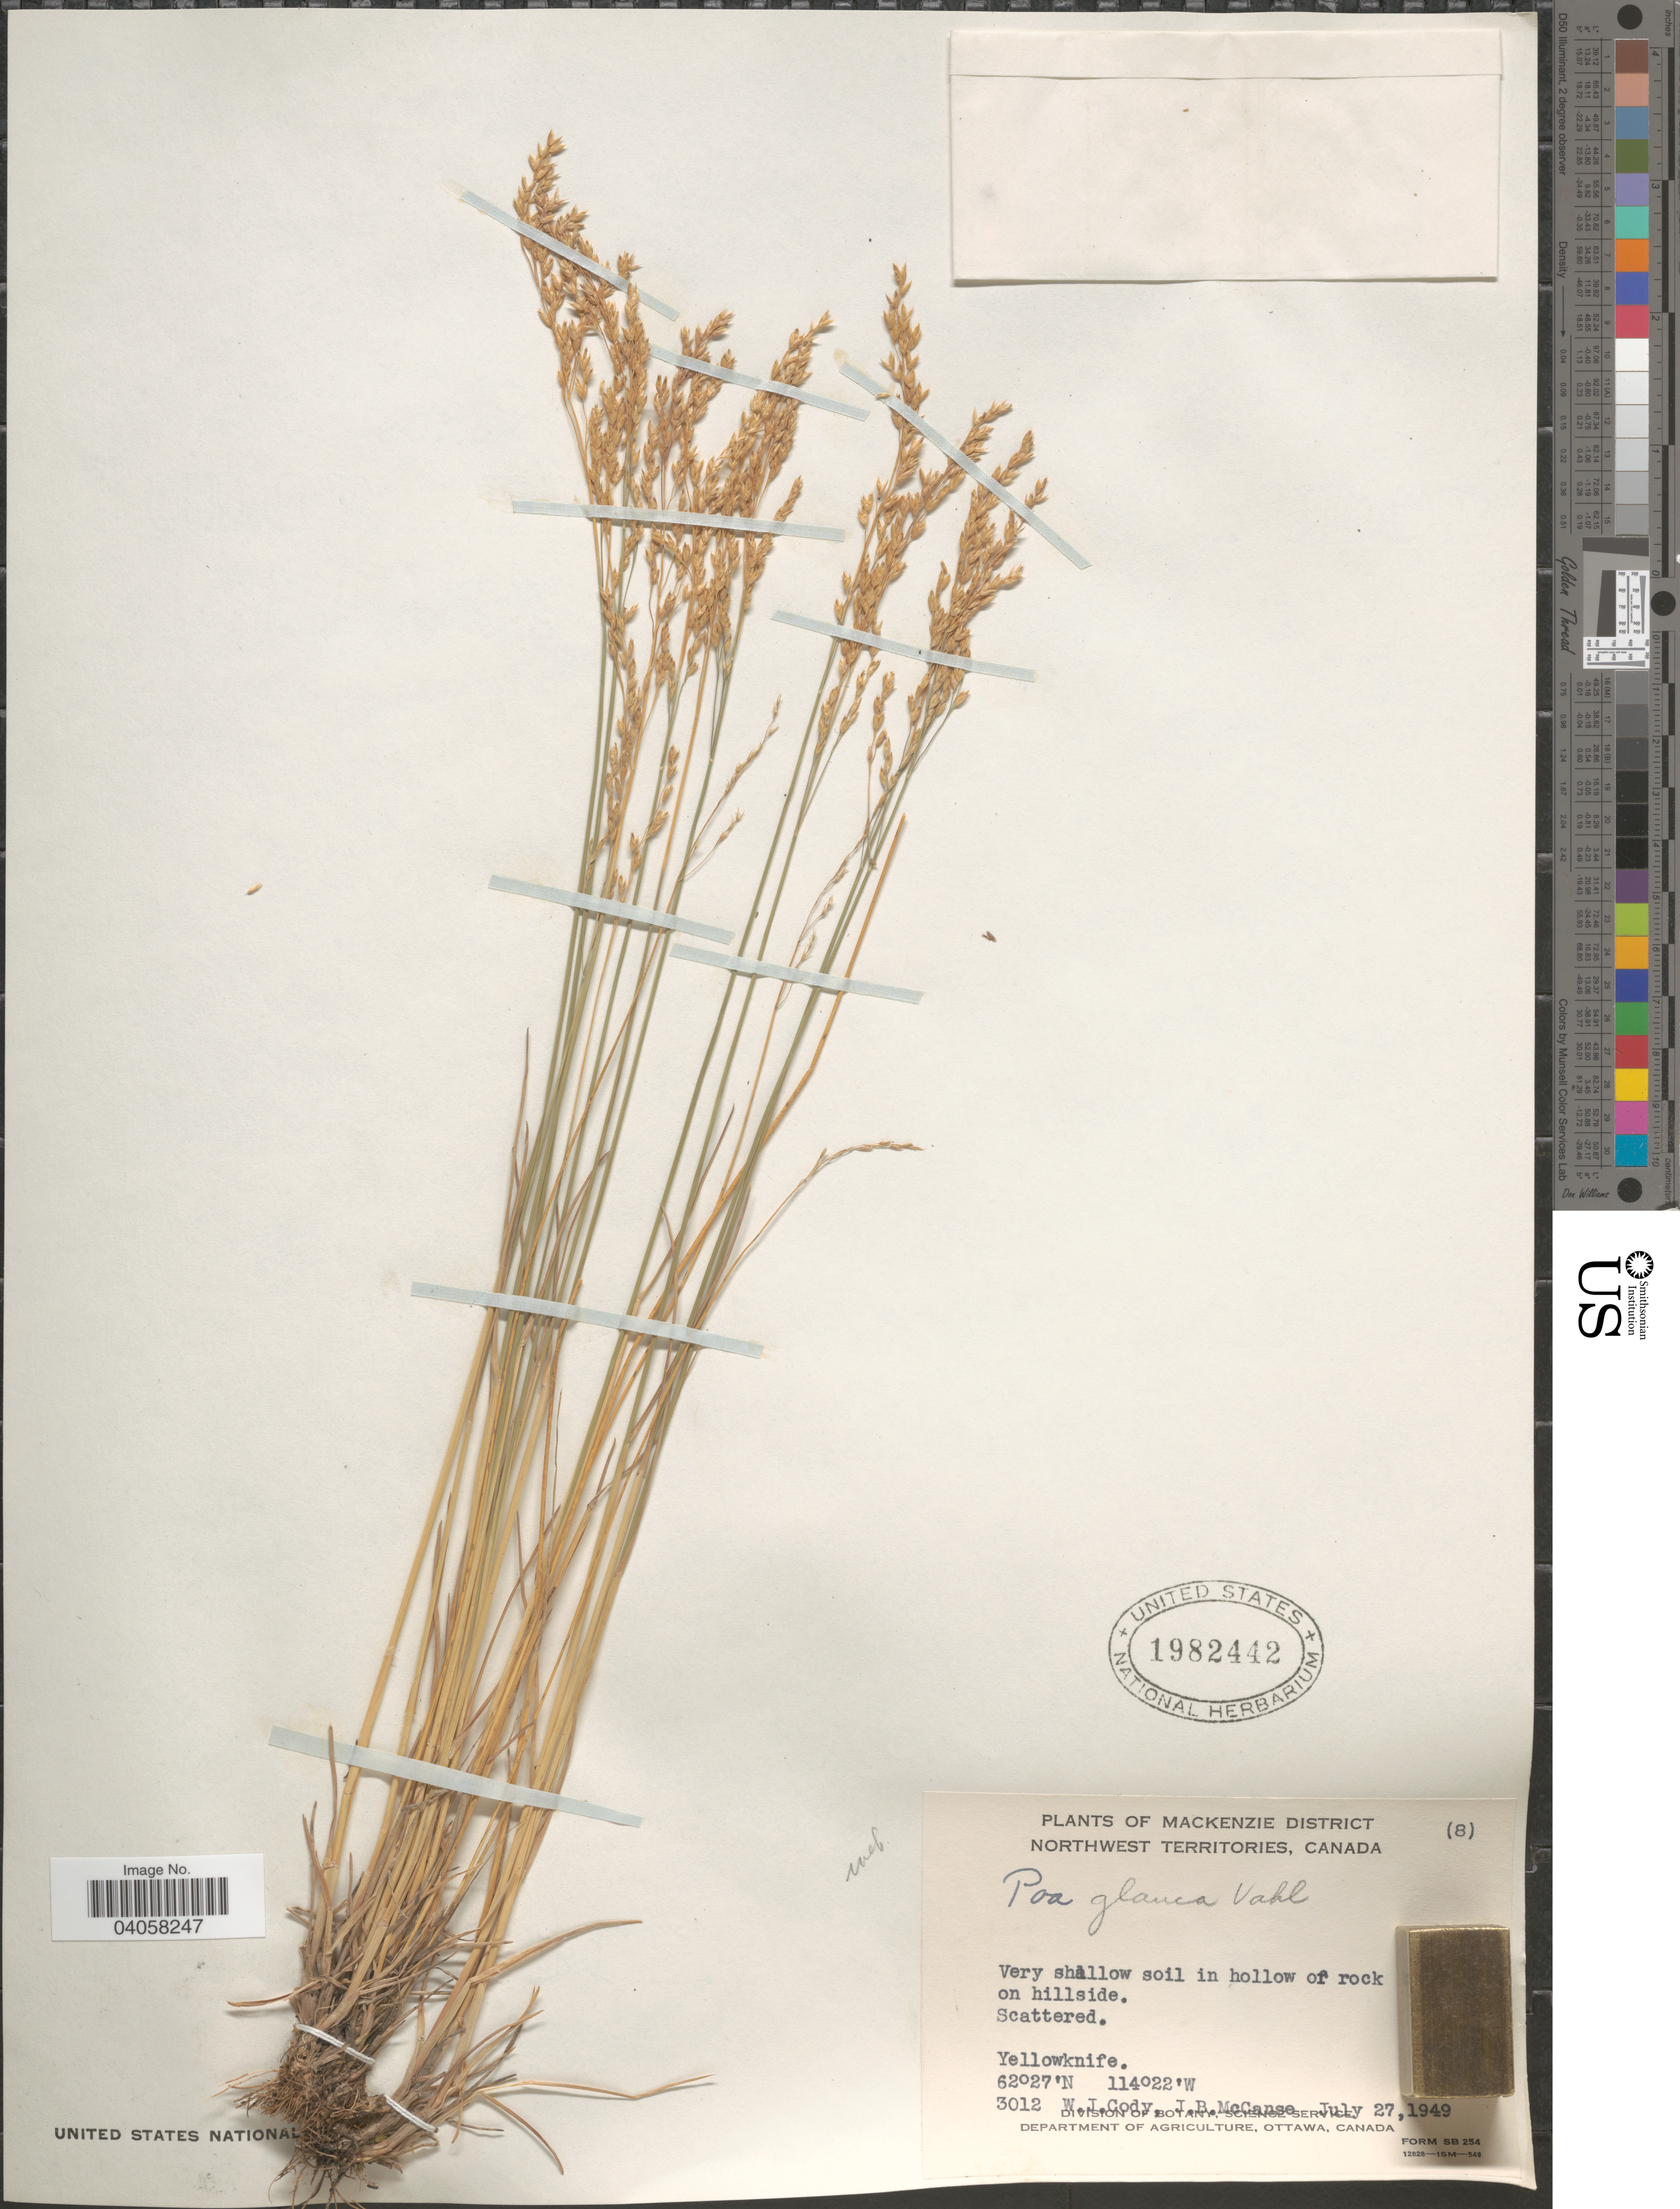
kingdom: Plantae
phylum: Tracheophyta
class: Liliopsida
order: Poales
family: Poaceae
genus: Poa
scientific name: Poa glauca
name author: Vahl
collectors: W. Cody & J. McCanse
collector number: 3012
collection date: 1949-07-27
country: Canada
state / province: Northwest Territories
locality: Mackenzie District. Yellowknife.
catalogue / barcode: US 1982442